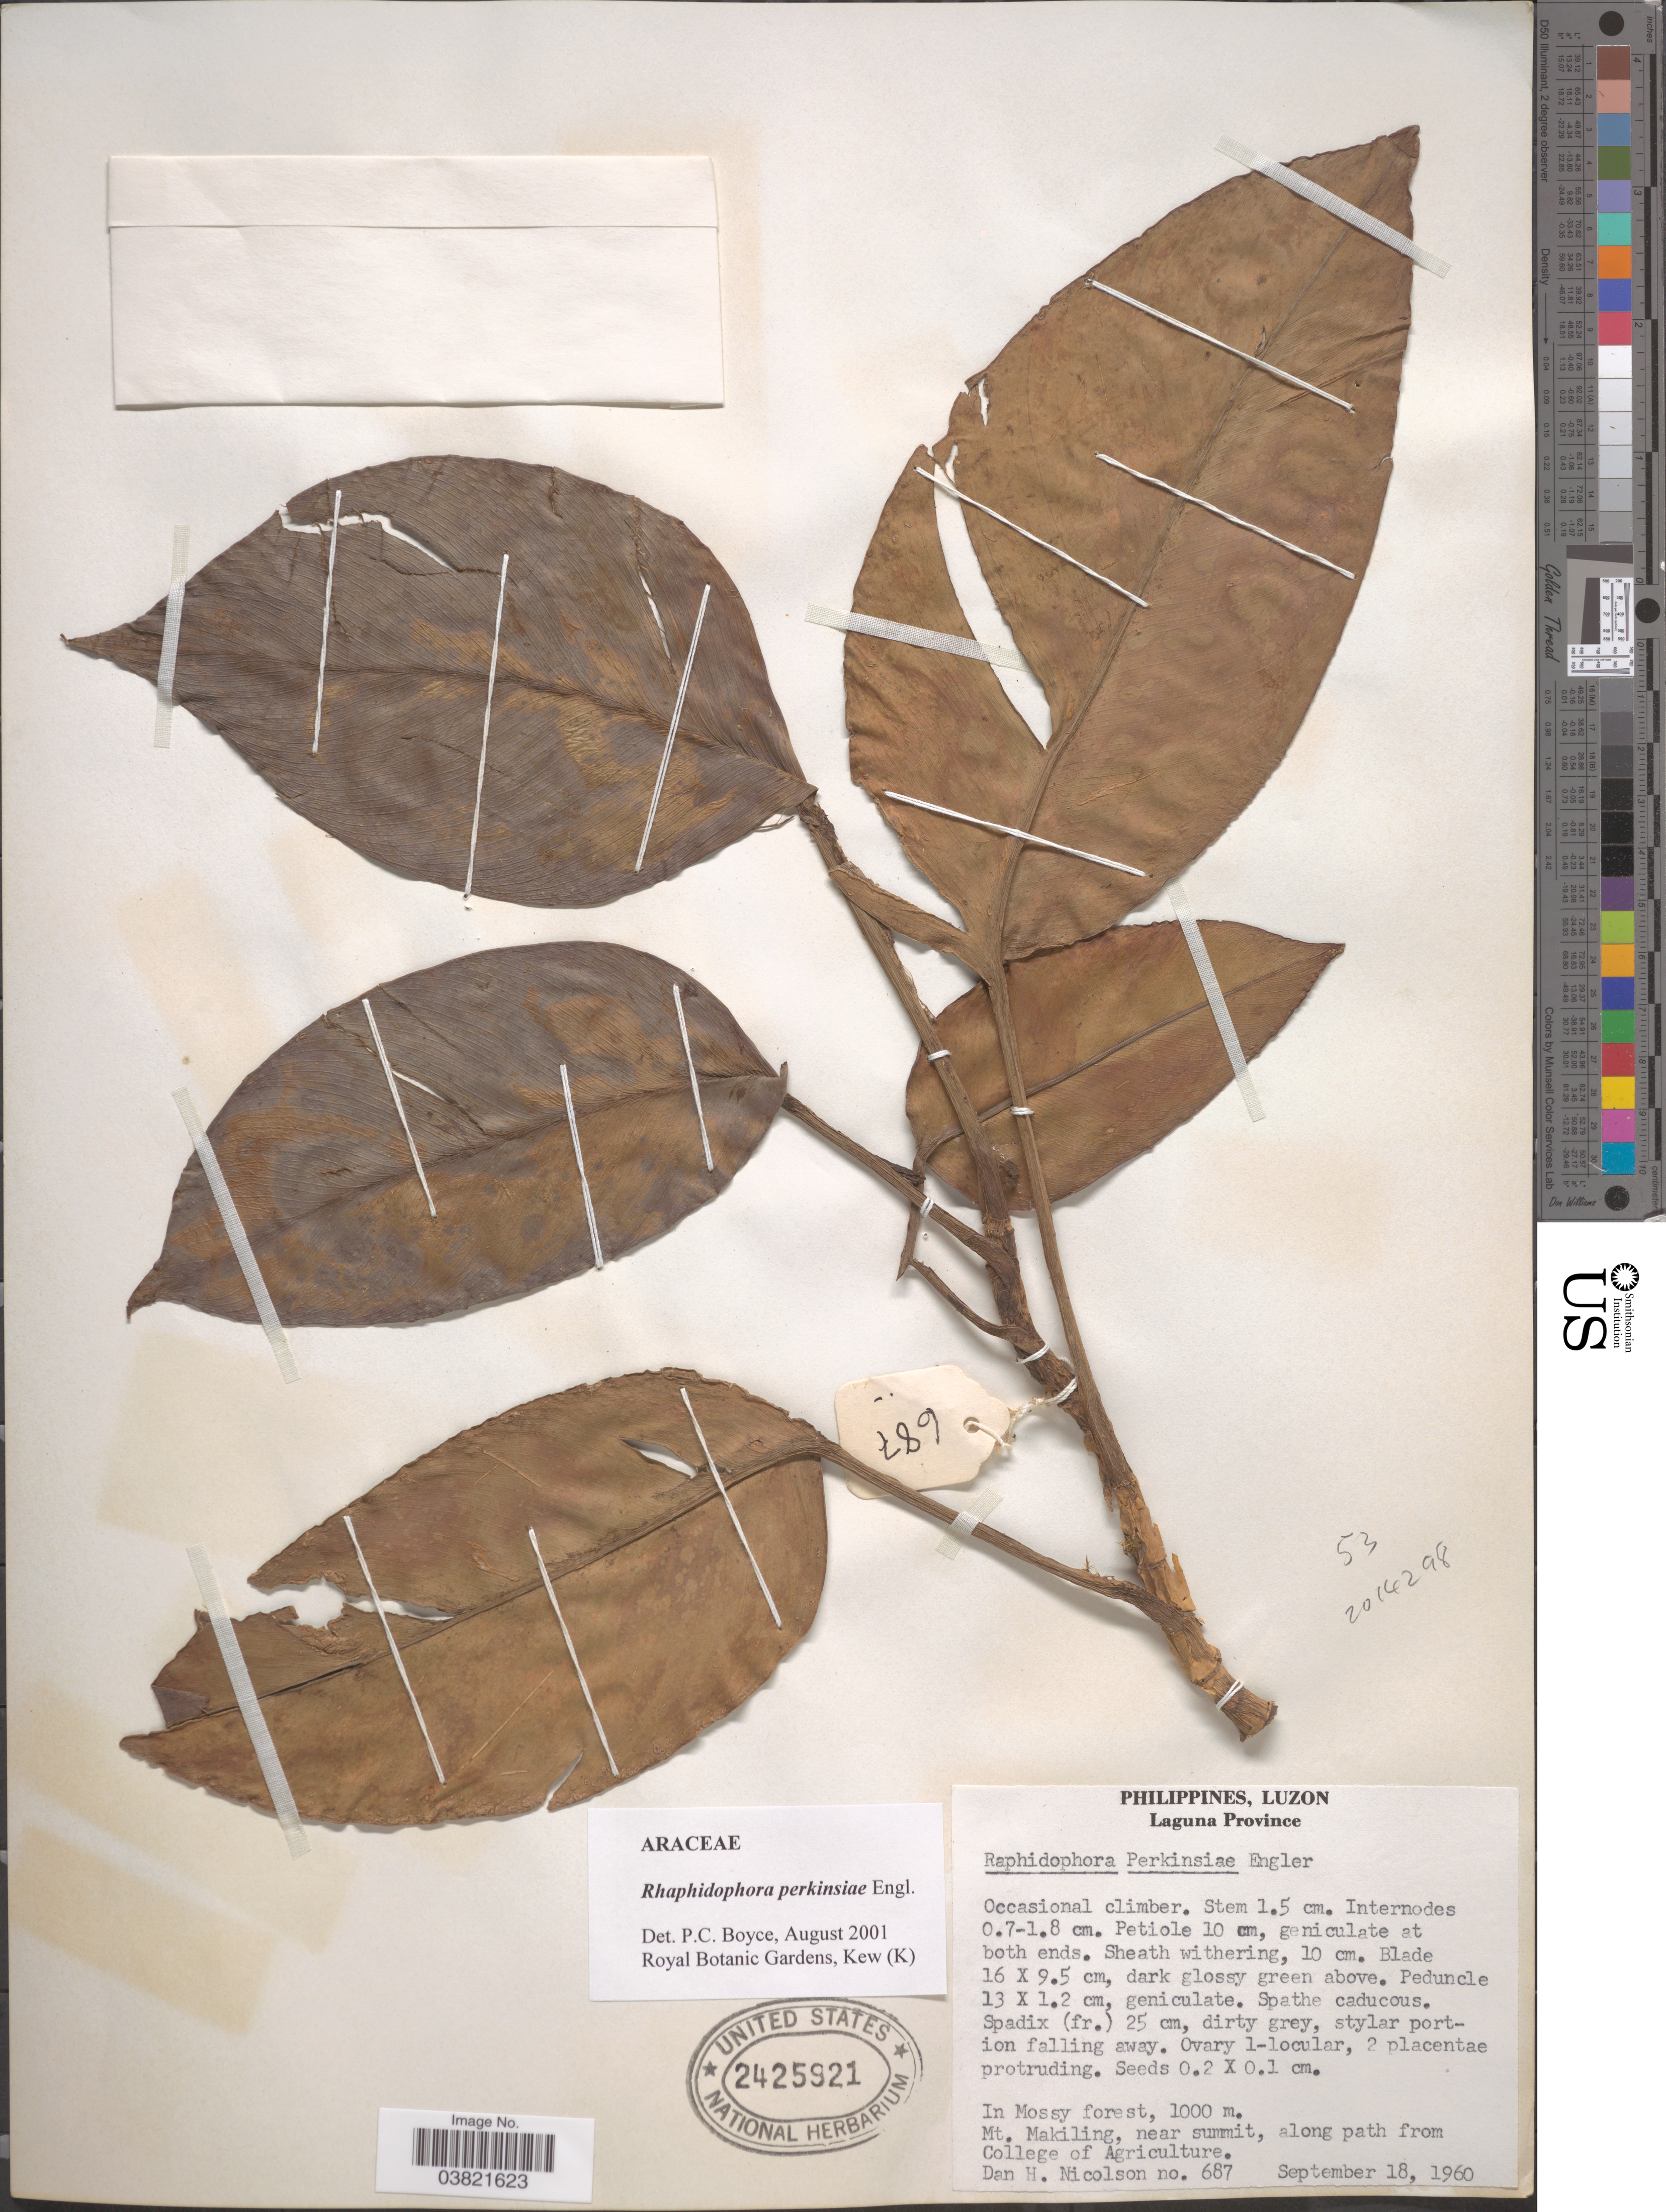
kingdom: Plantae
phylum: Tracheophyta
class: Liliopsida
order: Alismatales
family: Araceae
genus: Rhaphidophora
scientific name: Rhaphidophora perkinsiae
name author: Engl.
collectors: D. H. Nicolson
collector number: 687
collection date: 1960-09-18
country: Philippines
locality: Luzon. Laguna Province. Mt. Makiling, near summit, along path from College of Agriculture.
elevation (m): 1000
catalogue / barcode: US 2425921